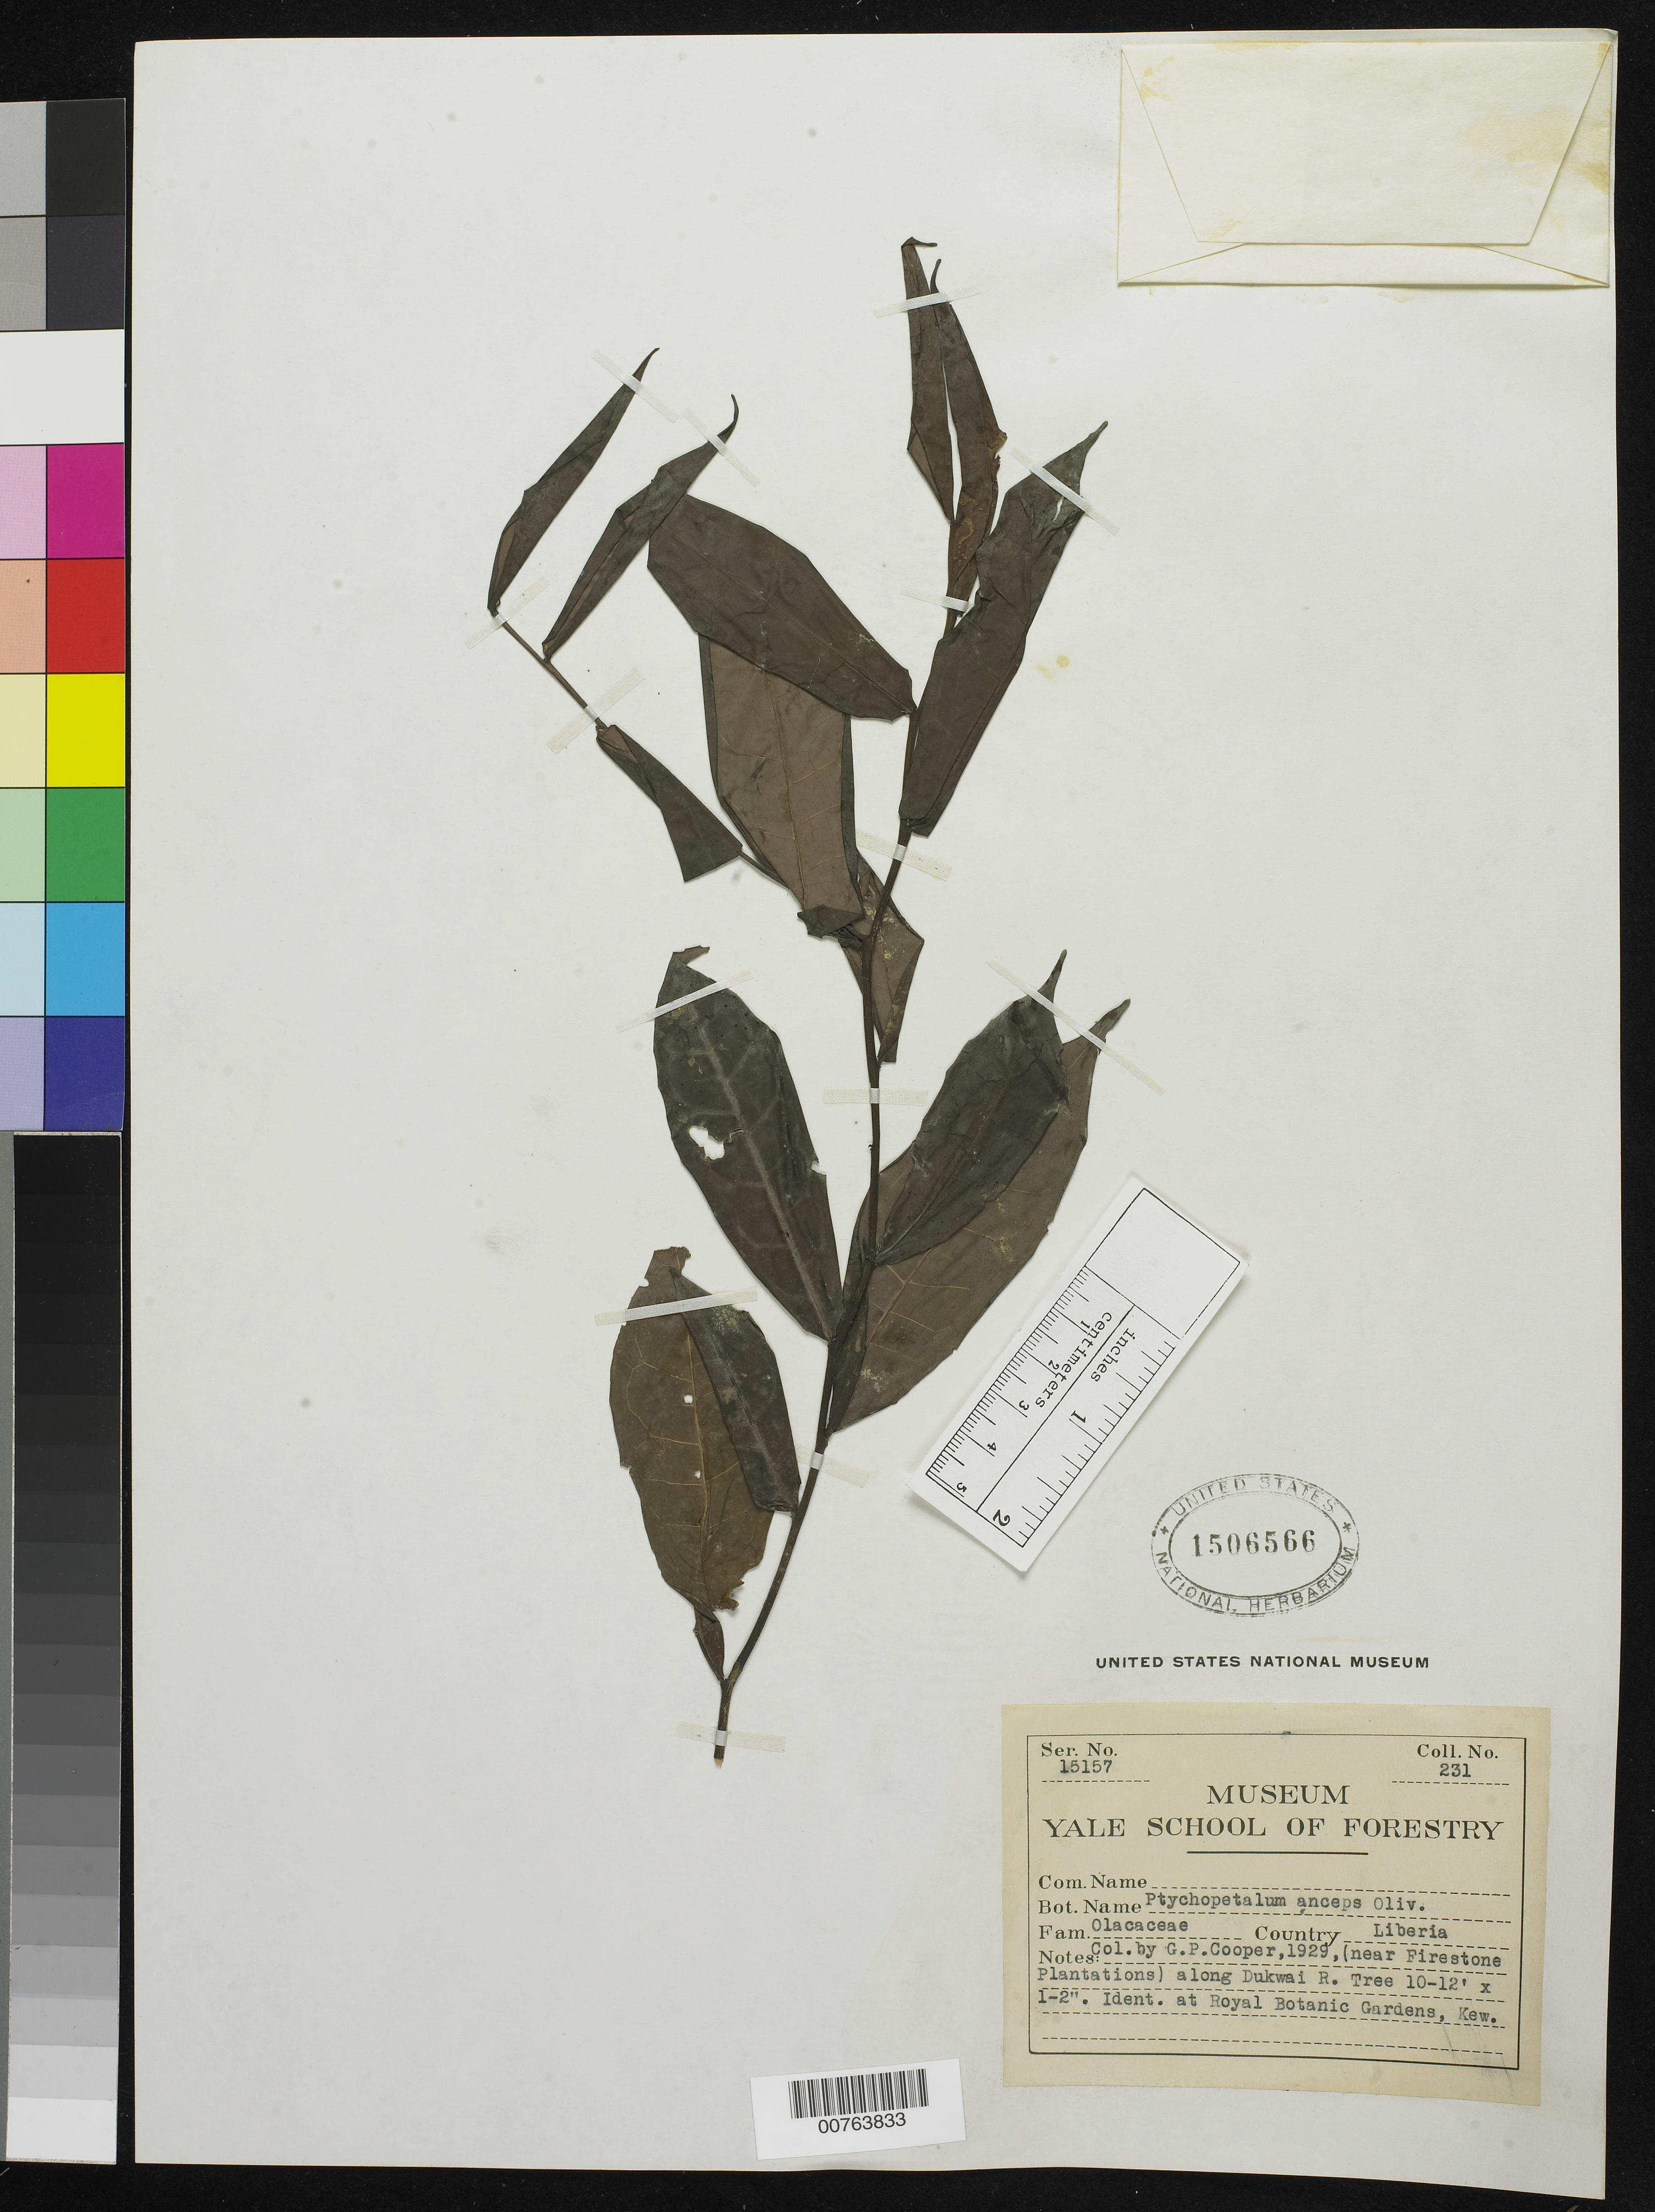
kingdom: Plantae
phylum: Tracheophyta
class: Magnoliopsida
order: Santalales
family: Olacaceae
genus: Ptychopetalum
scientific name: Ptychopetalum anceps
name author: Oliv.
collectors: G. Cooper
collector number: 231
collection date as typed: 1929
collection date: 1929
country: Liberia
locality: (near Firestone Plantations) along Dukwai River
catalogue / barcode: US 1506566